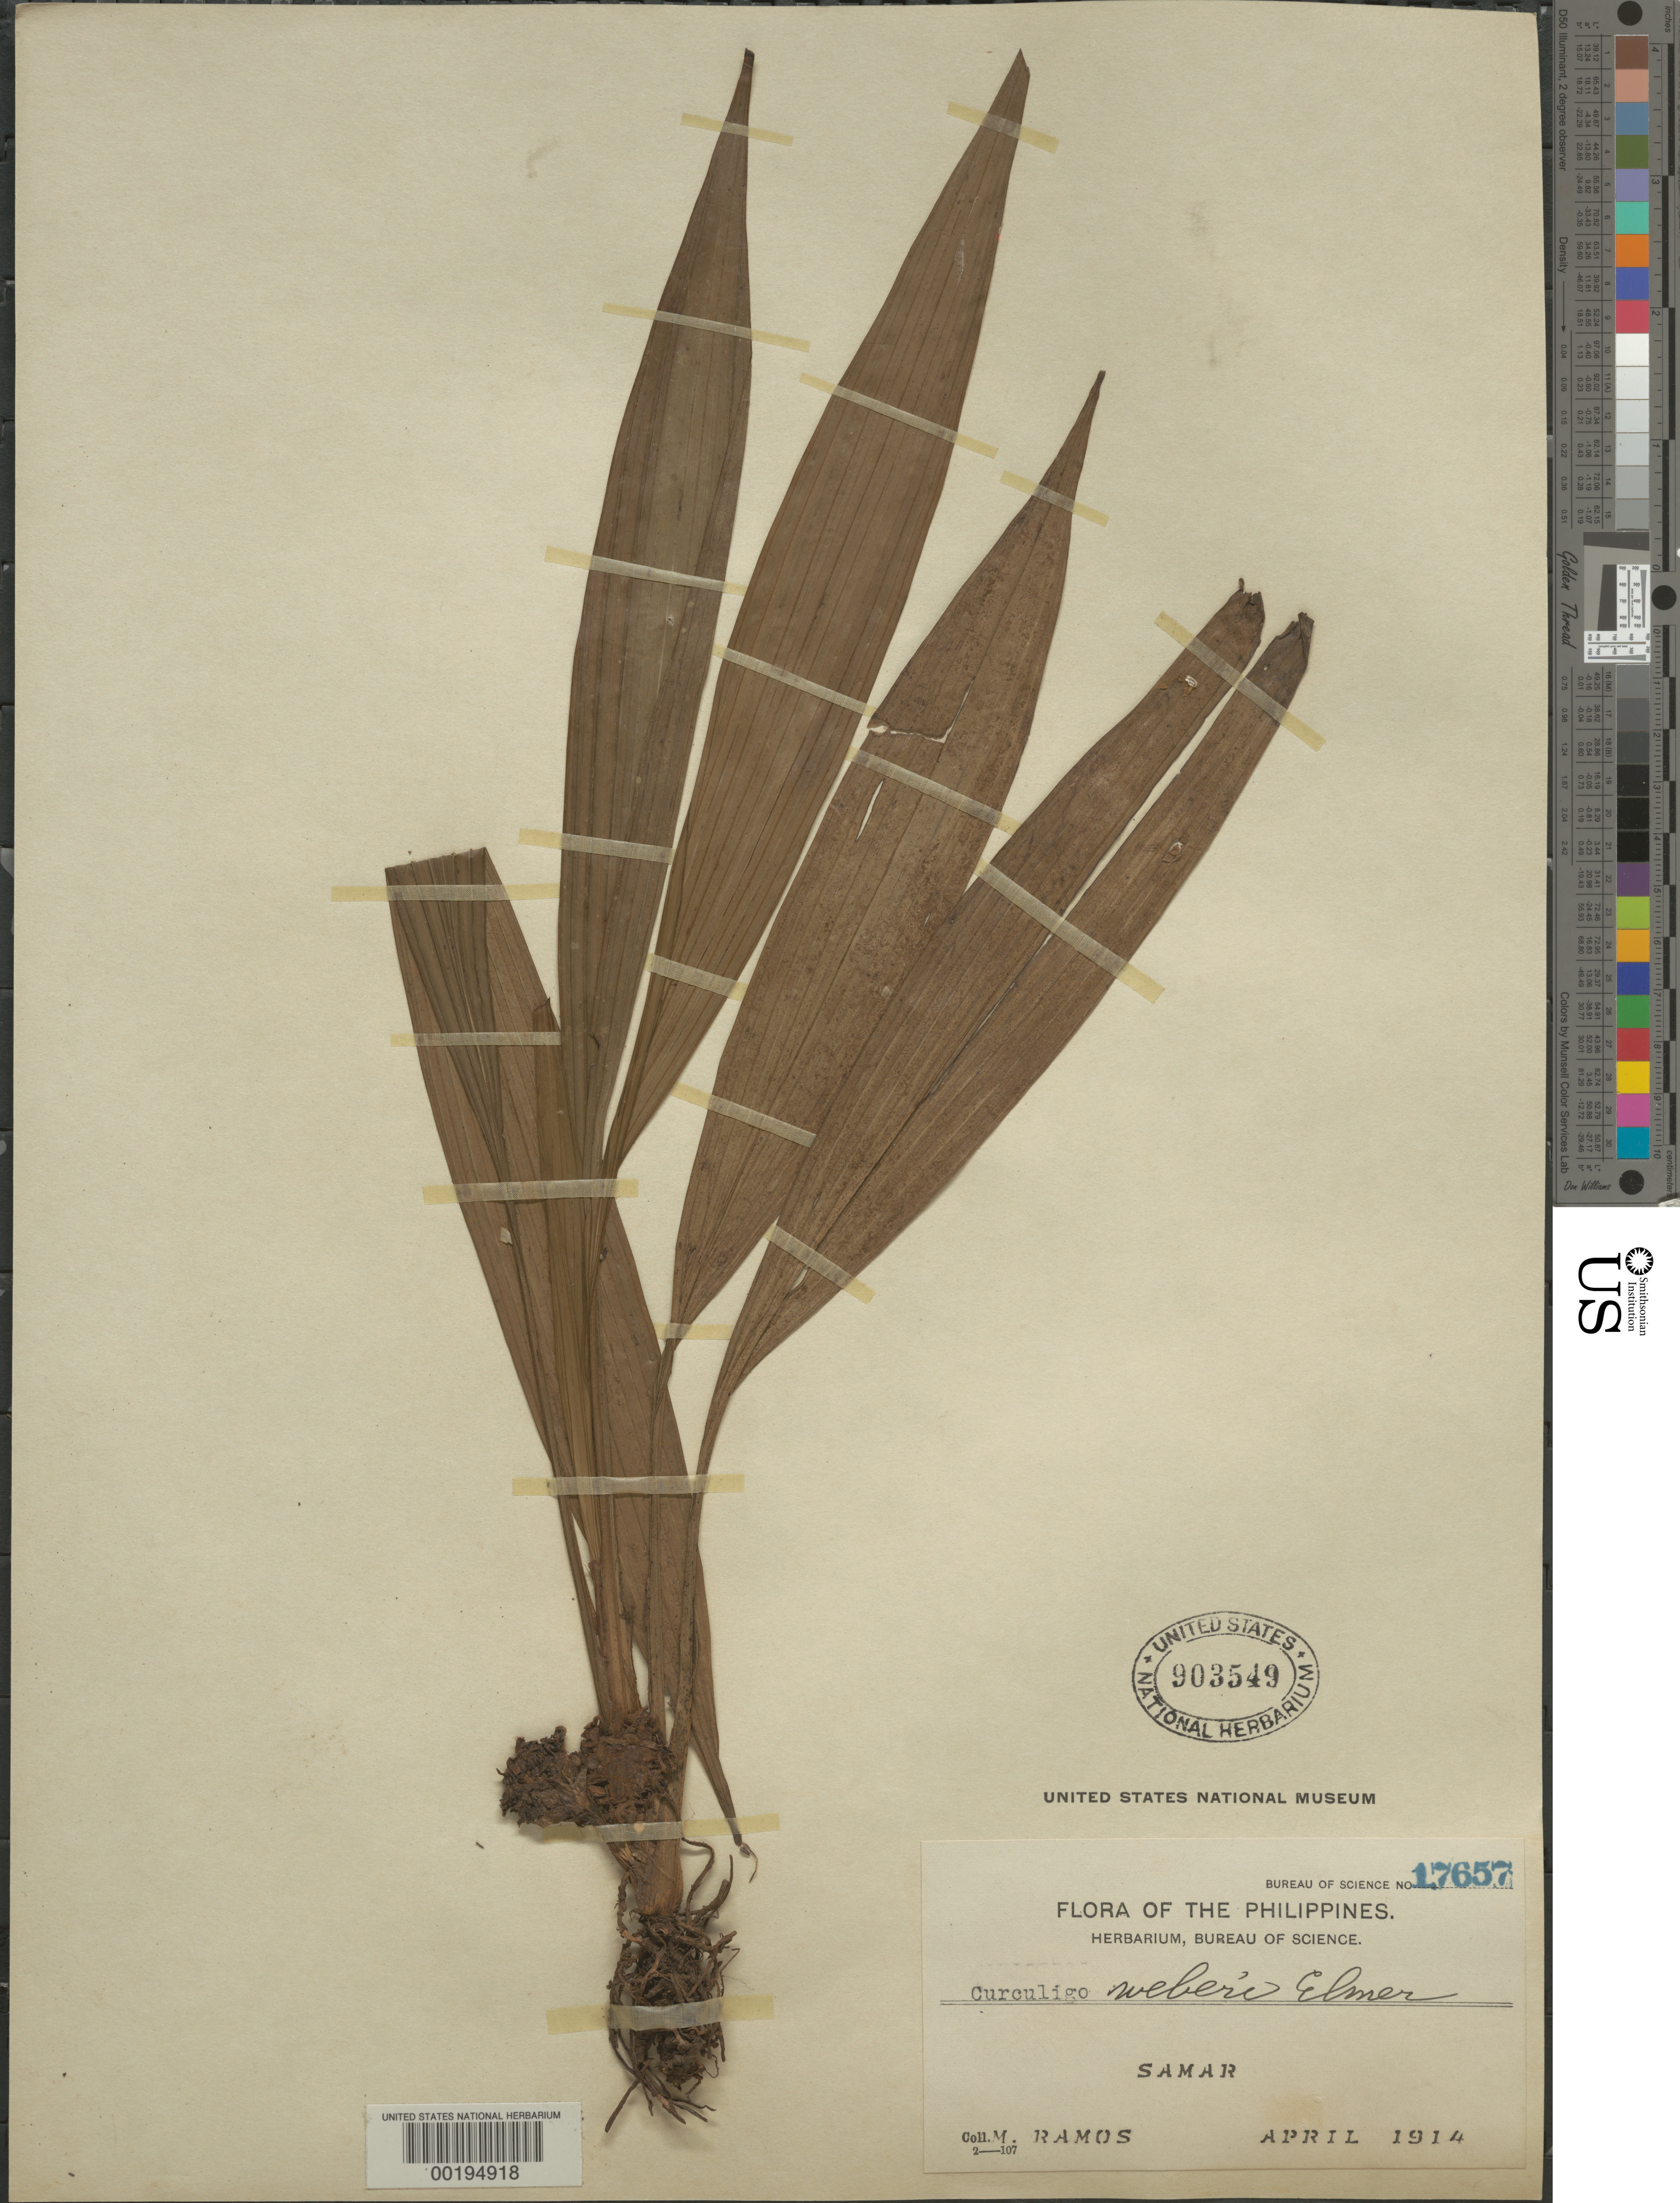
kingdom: Plantae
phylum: Tracheophyta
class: Liliopsida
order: Asparagales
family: Hypoxidaceae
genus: Curculigo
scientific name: Curculigo weberi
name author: Elmer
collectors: M. Ramos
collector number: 17657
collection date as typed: Apr 1914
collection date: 1914-04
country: Philippines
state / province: Eastern Visayas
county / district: Eastern Samar / Northern Samar / Western Samar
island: Samar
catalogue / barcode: US 903549